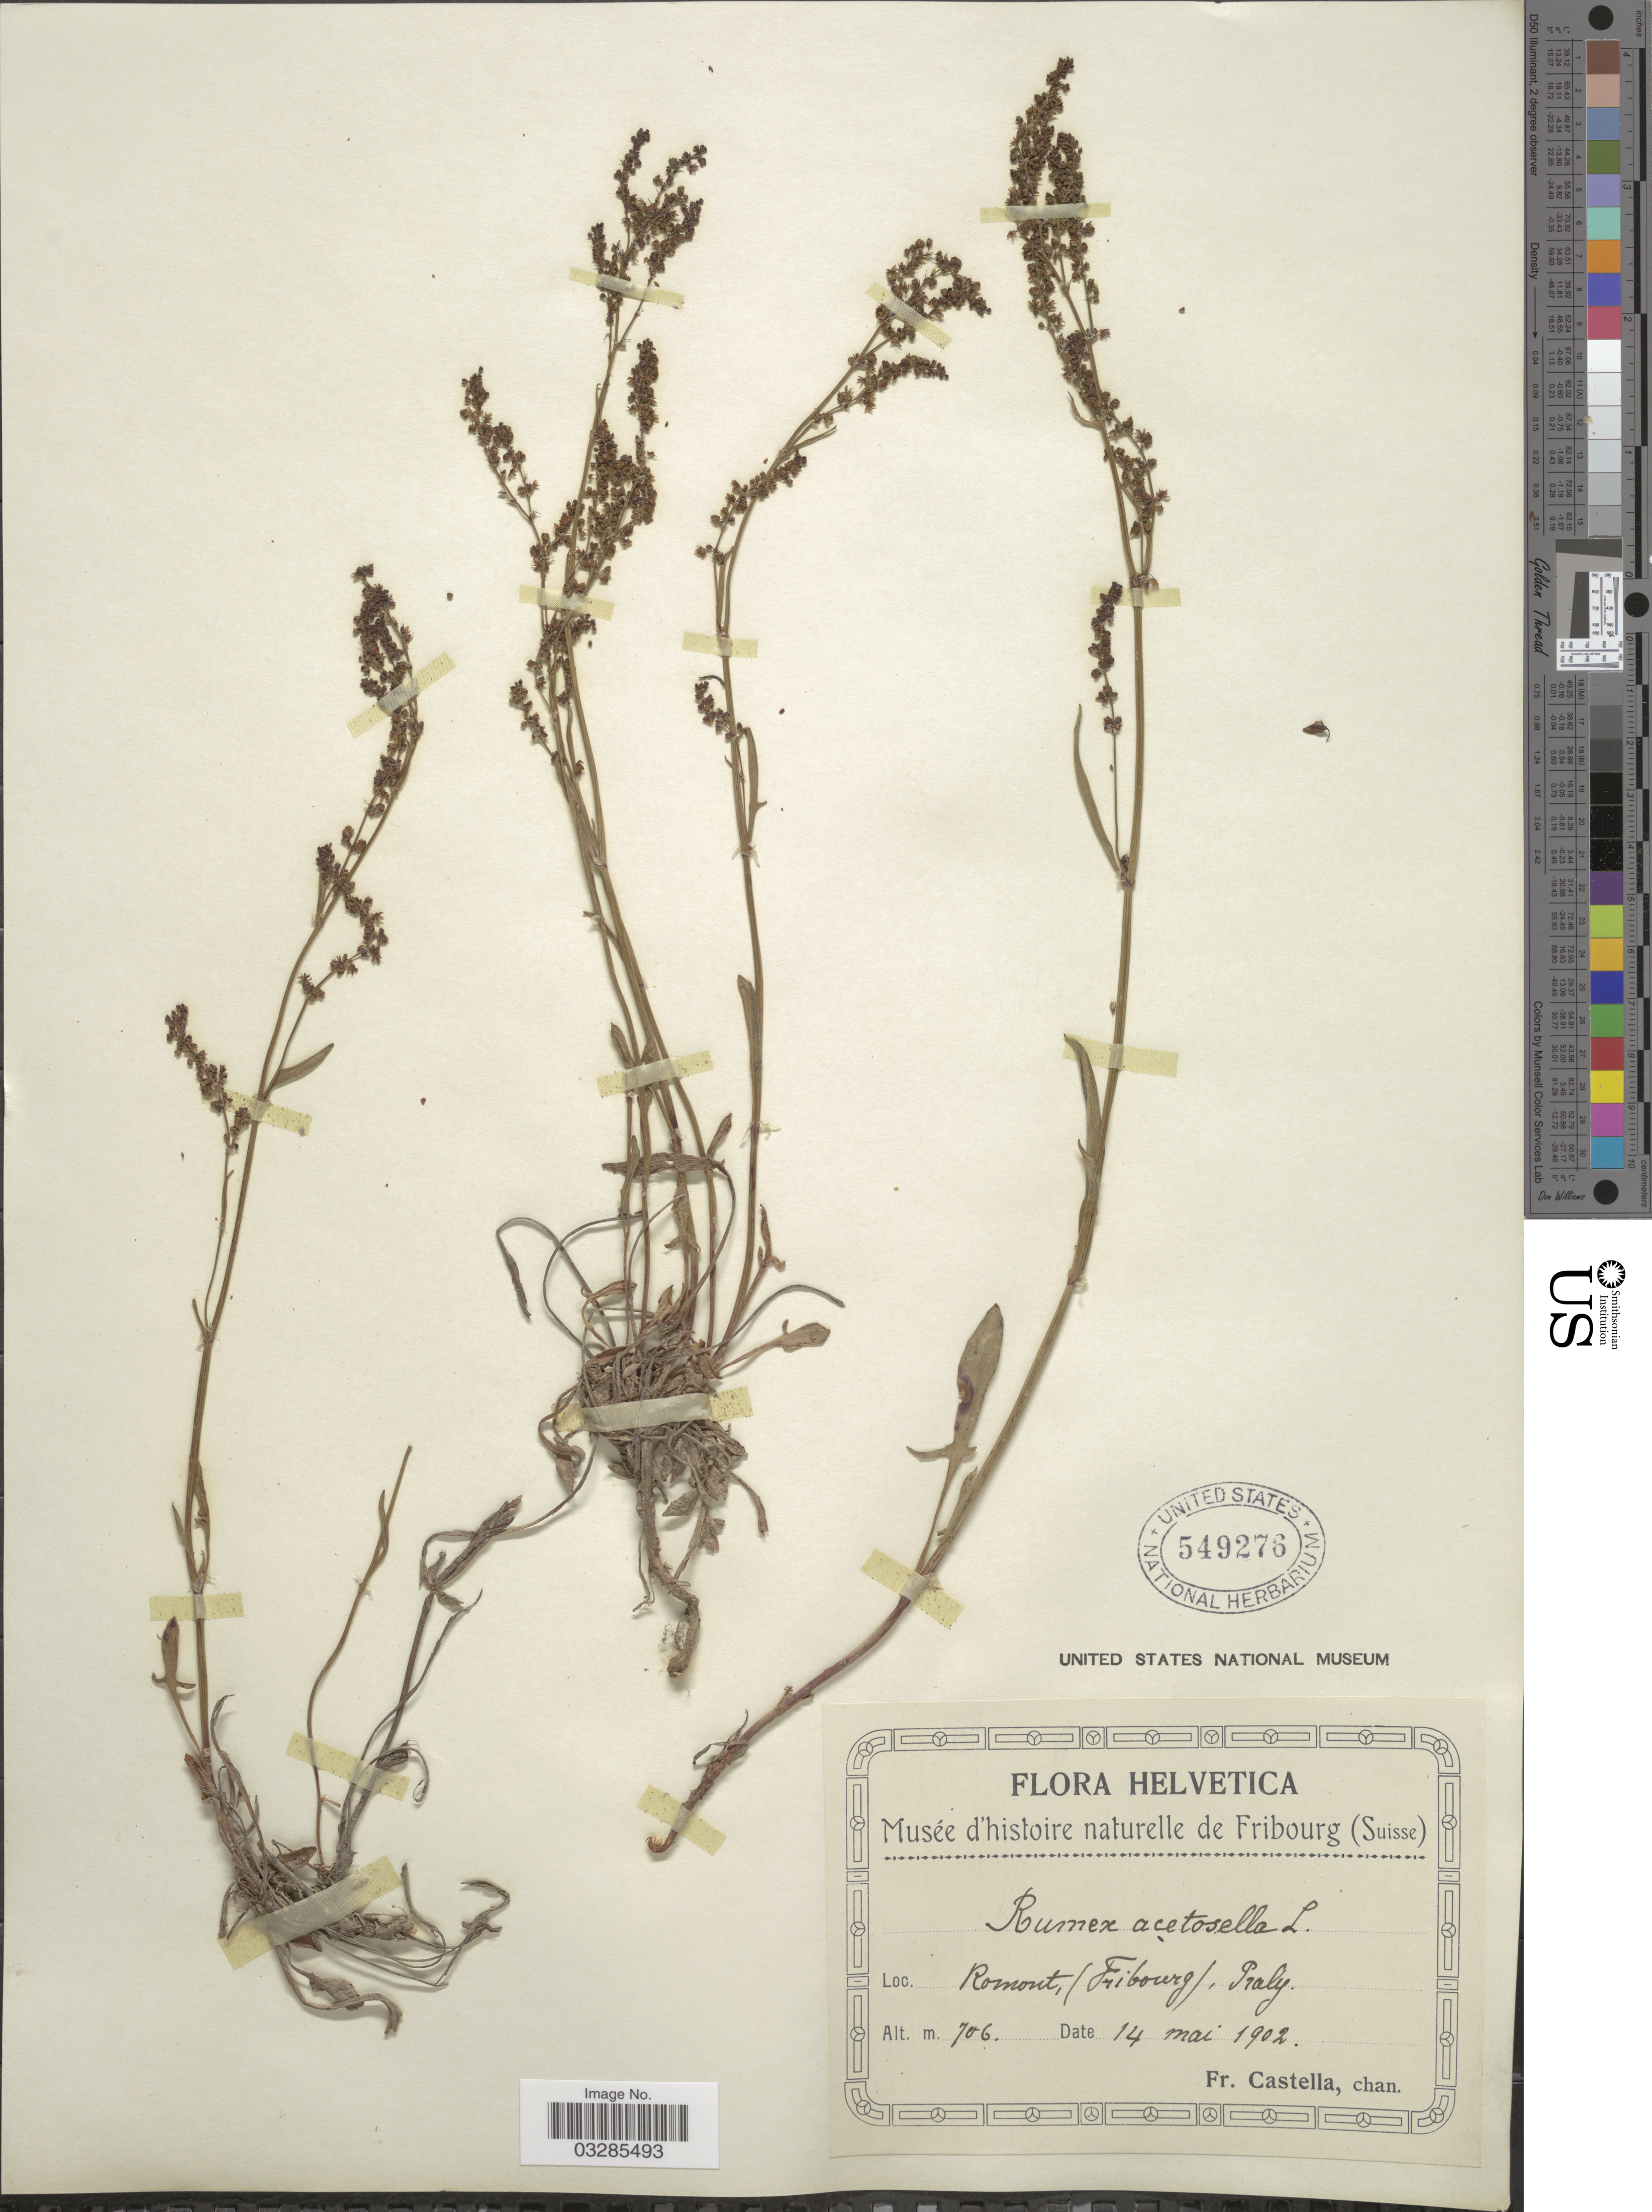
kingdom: Plantae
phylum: Tracheophyta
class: Magnoliopsida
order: Caryophyllales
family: Polygonaceae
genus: Rumex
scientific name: Rumex acetosella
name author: L.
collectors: Fr. Castella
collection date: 1902-05-14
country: Switzerland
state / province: Fribourg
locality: Romont, Praly. Helvetica.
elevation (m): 706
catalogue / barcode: US 549276